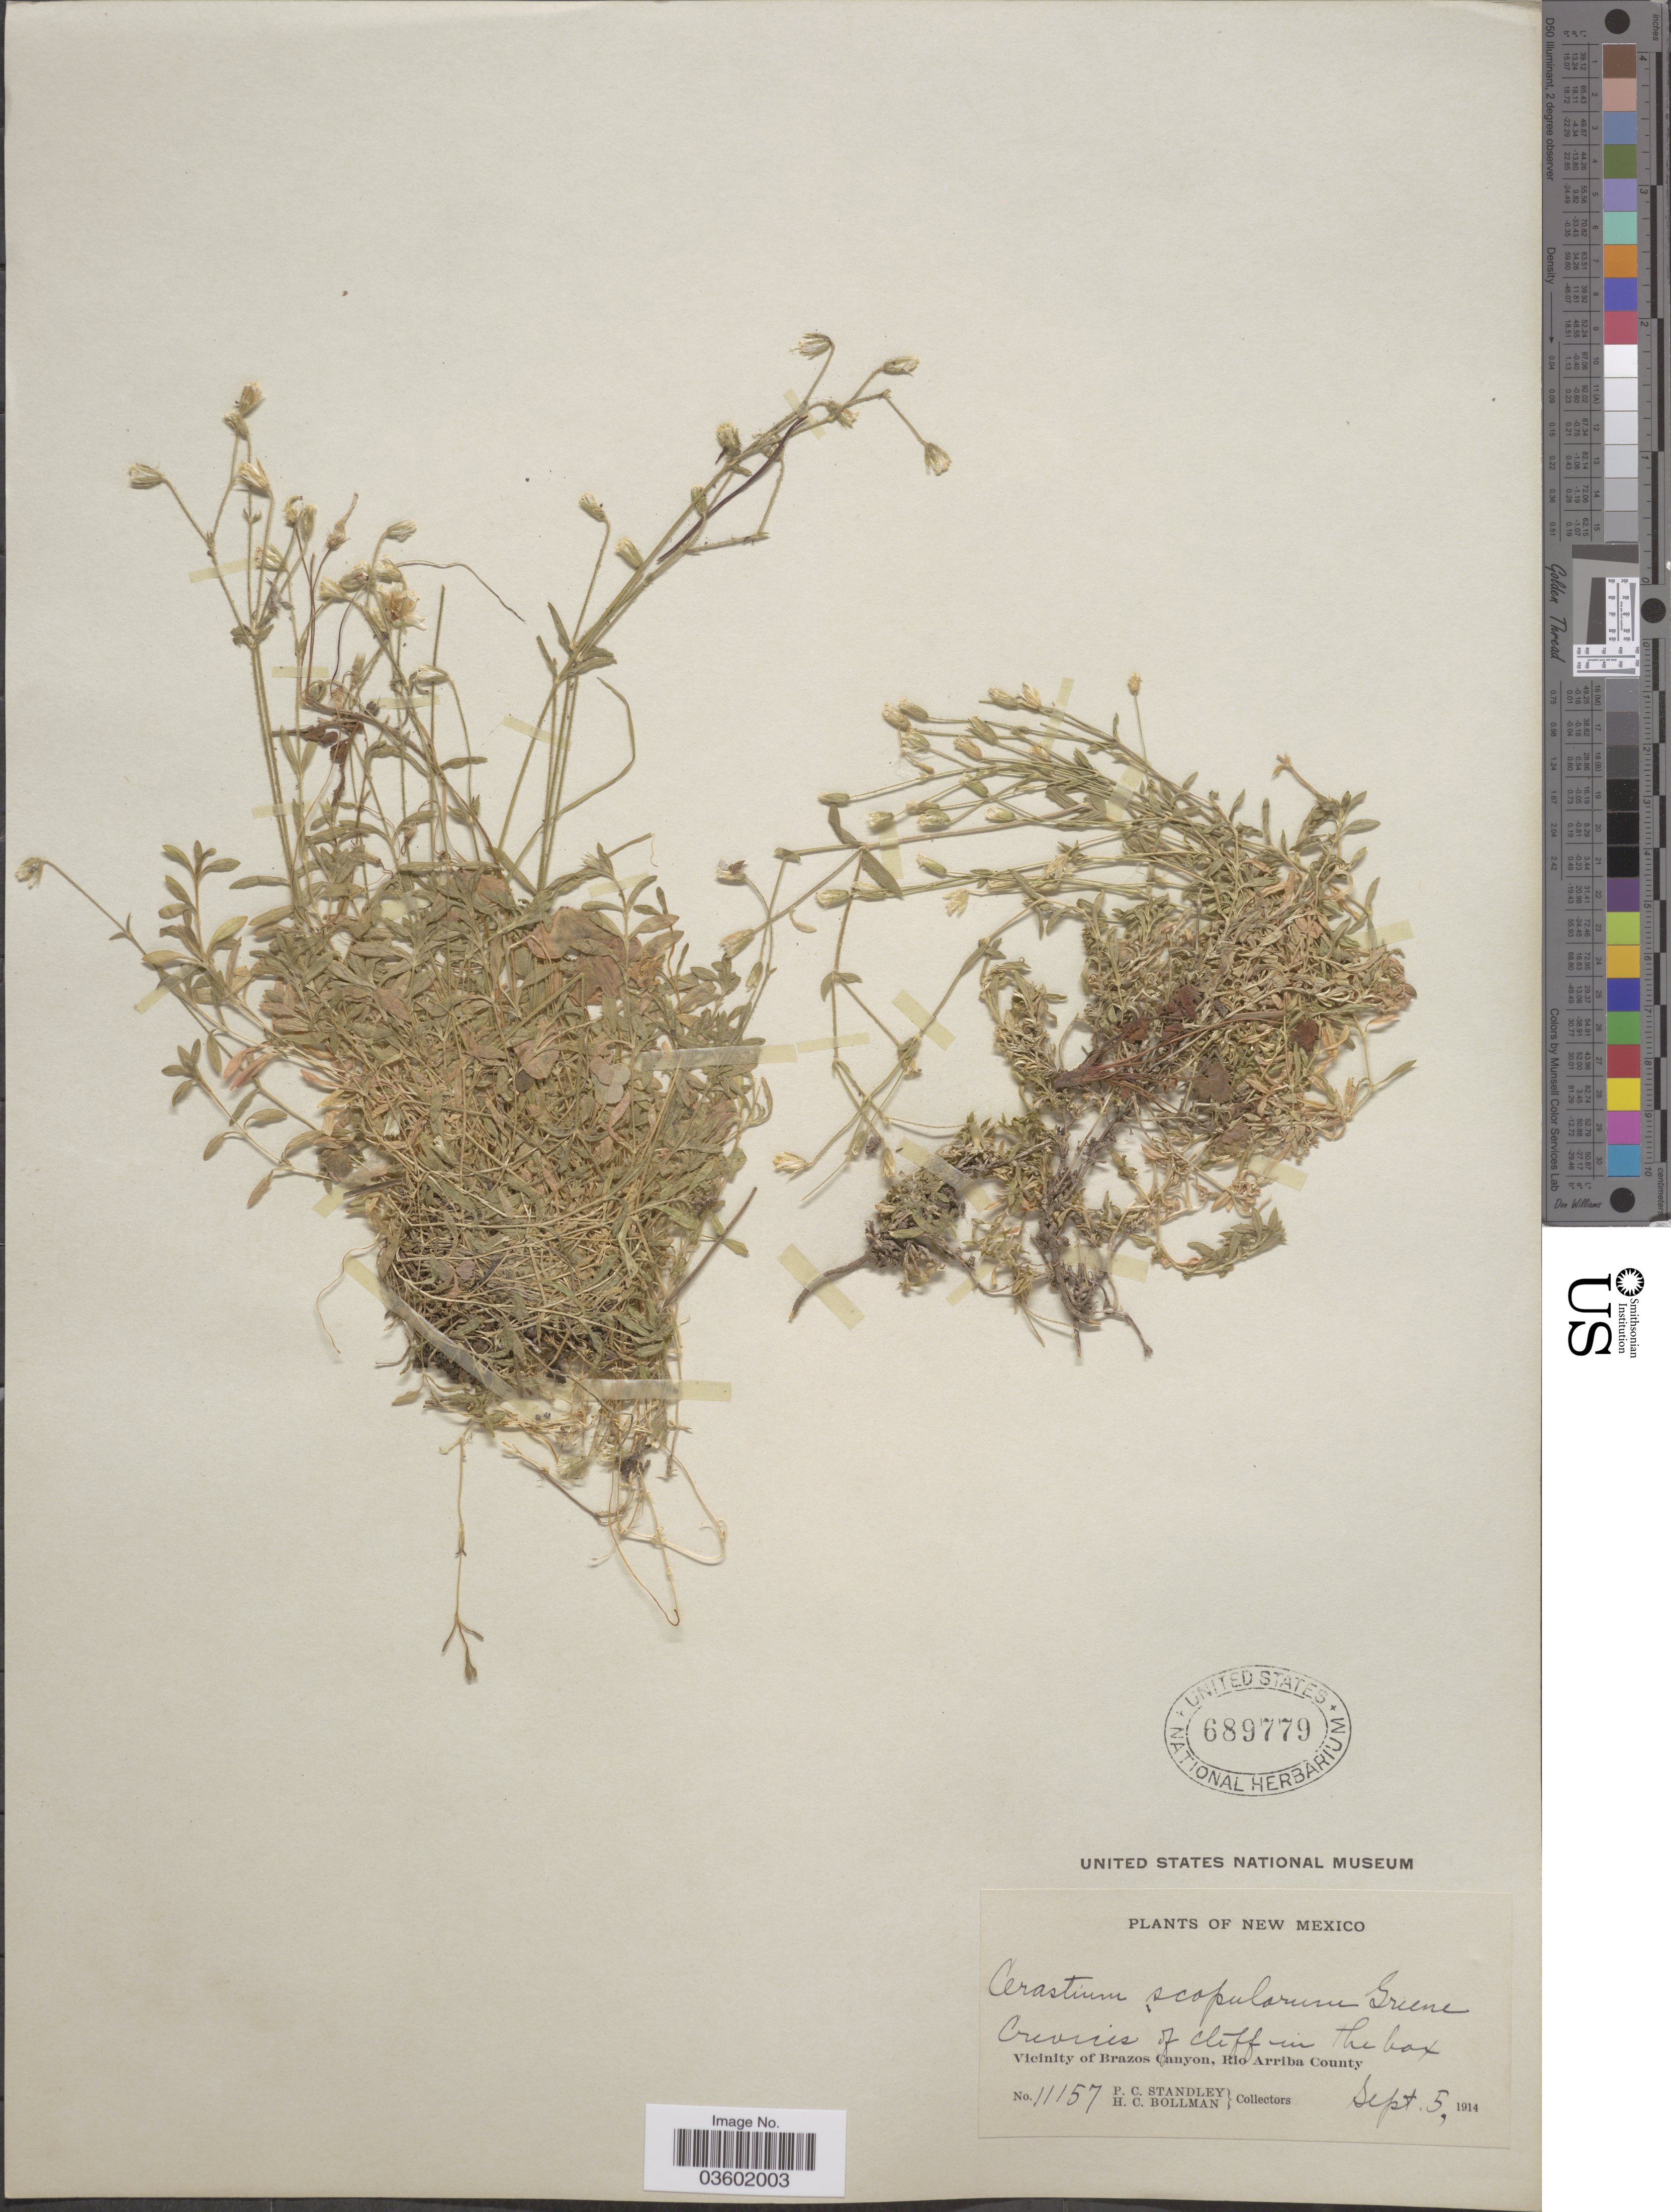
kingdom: Plantae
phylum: Tracheophyta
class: Magnoliopsida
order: Caryophyllales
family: Caryophyllaceae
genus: Cerastium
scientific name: Cerastium scopulorum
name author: Greene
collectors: P. C. Standley & H. C. Bollman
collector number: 11157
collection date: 1914-09-05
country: United States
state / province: New Mexico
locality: Crevices of cliff in the box. Vicinity of Brazos Canyon, Rio Arriba County.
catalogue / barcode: US 689779